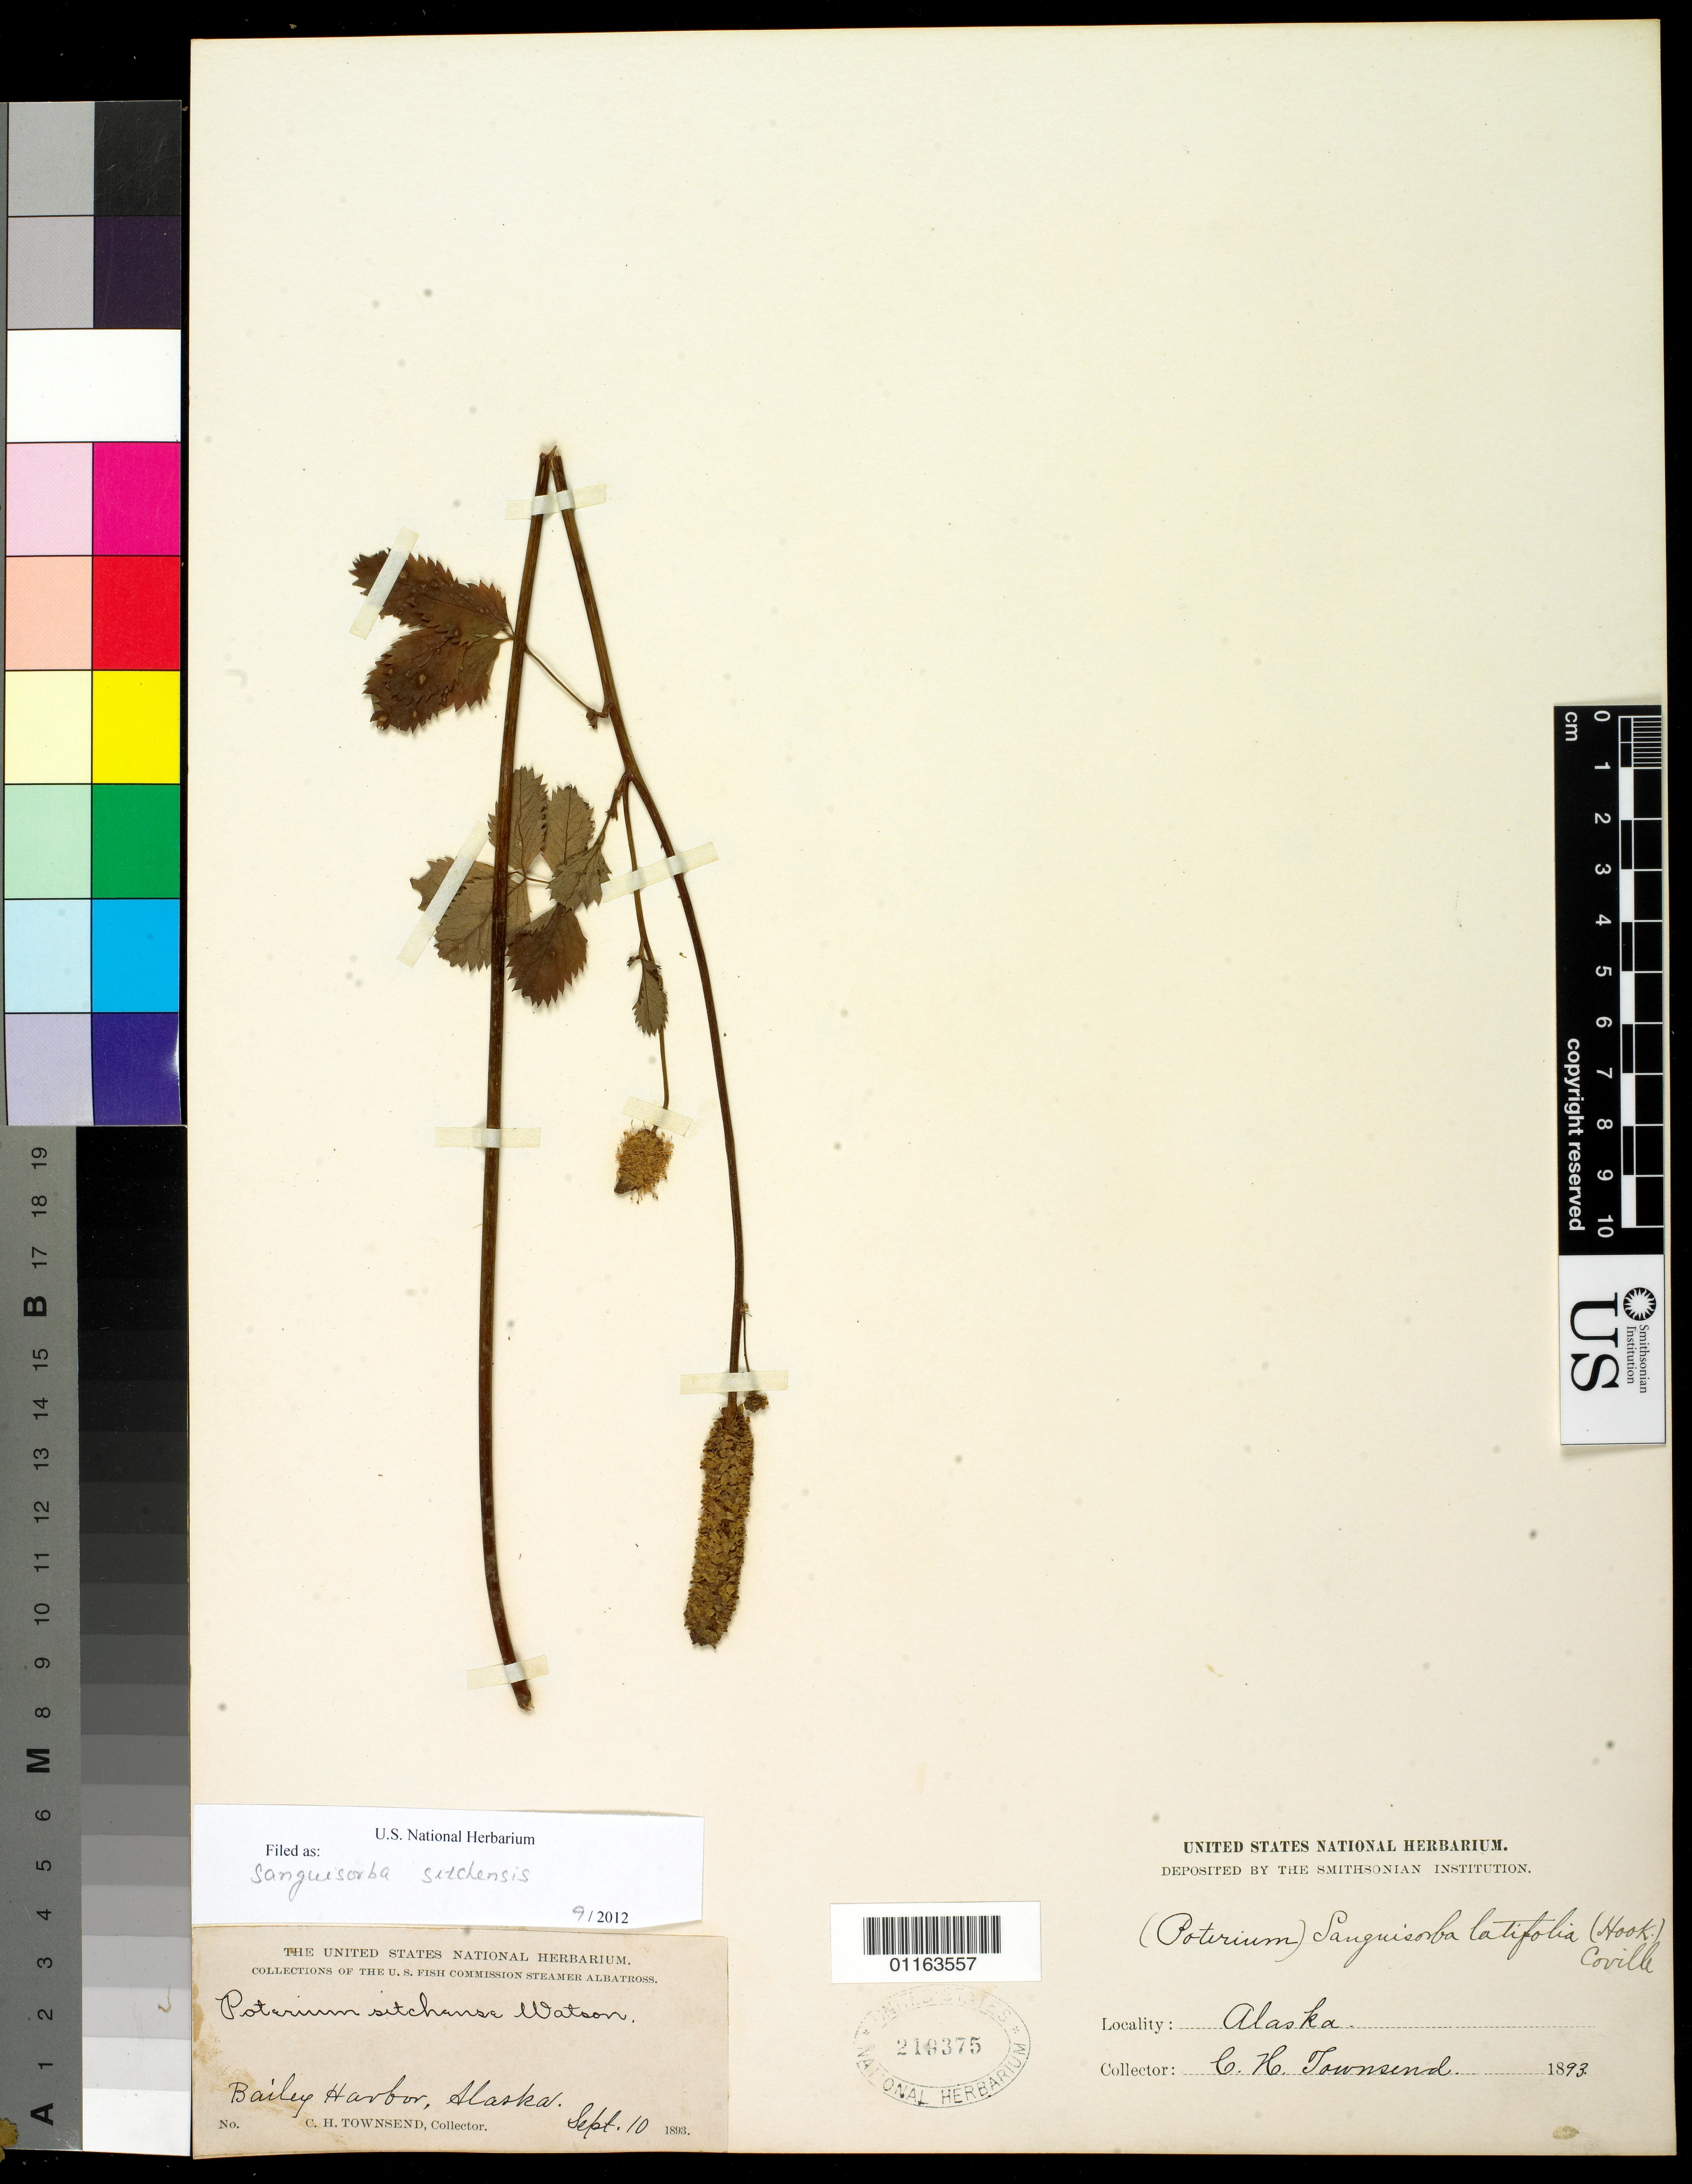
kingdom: Plantae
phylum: Tracheophyta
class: Magnoliopsida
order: Rosales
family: Rosaceae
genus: Sanguisorba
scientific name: Sanguisorba stipulata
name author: Raf.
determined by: Strong, Mark T., (BOT), Smithsonian Institution - National Museum of Natural History (UNITED STATES)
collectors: C. H. Townsend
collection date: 1893-09-10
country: United States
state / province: Alaska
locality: Bailey Harbor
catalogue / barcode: US 219375